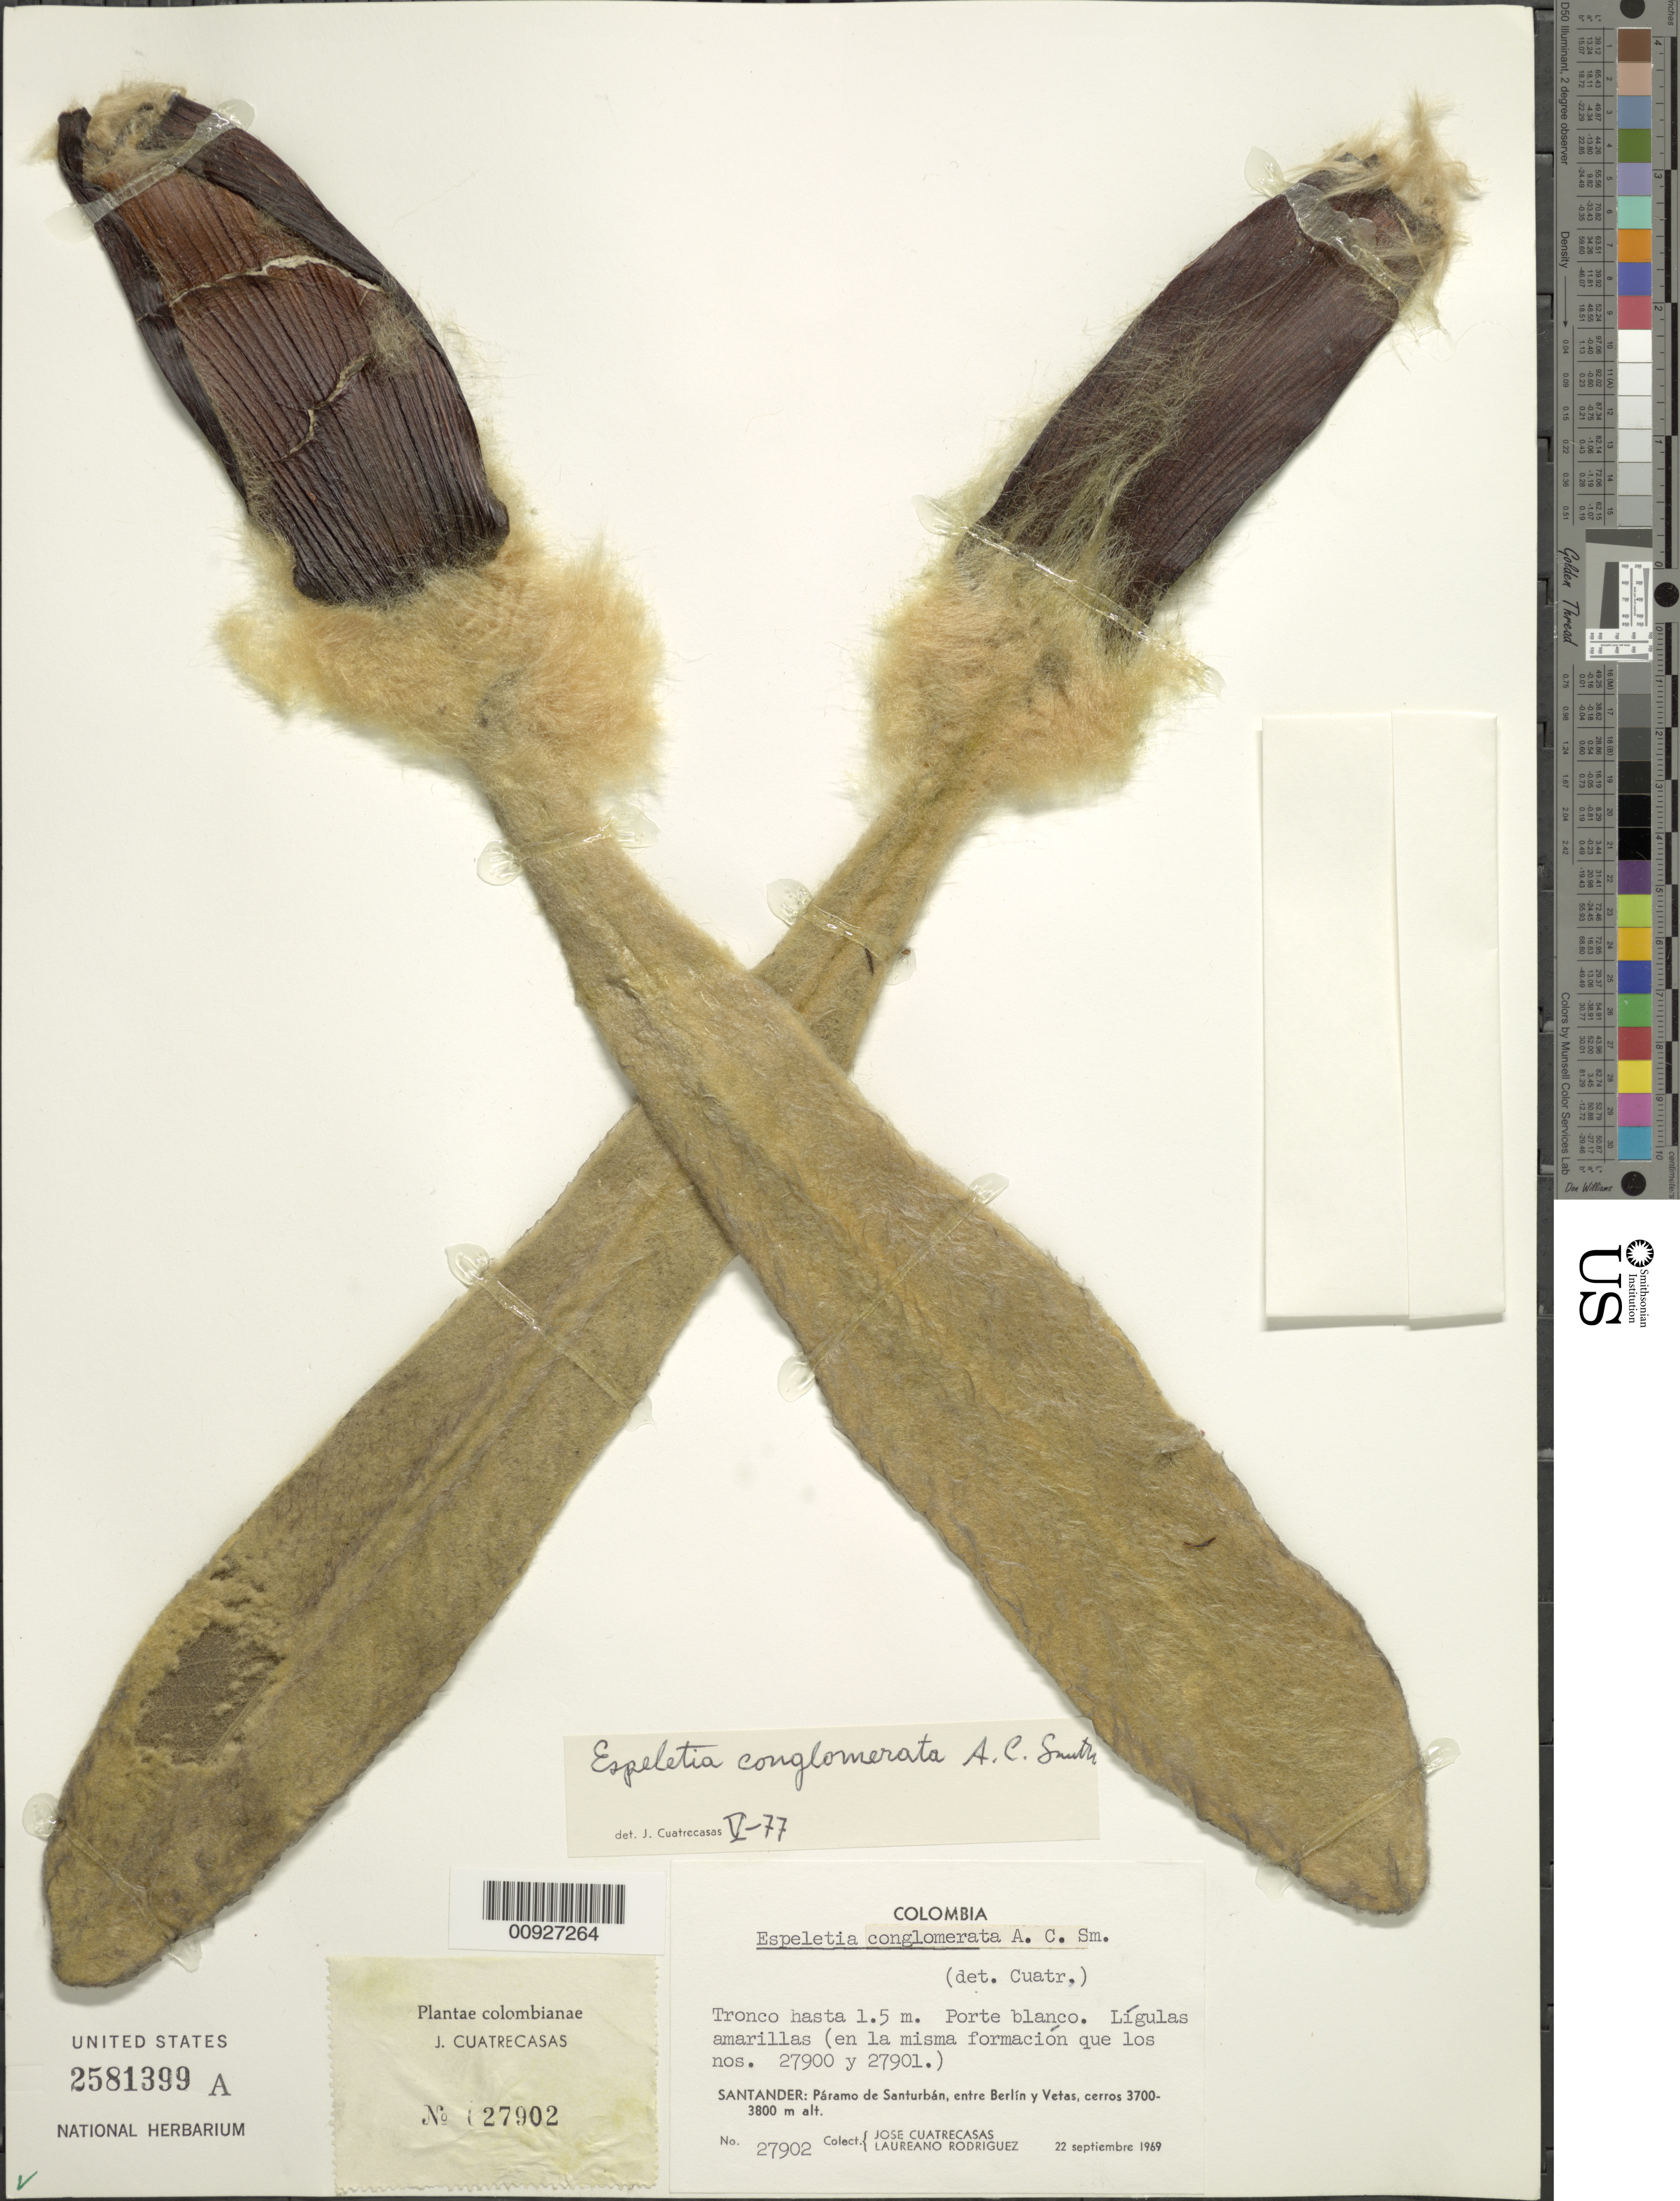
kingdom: Plantae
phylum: Tracheophyta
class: Magnoliopsida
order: Asterales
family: Asteraceae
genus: Espeletia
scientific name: Espeletia conglomerata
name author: A.C. Sm.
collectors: J. Cuatrecasas & L. Rodriguez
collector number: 27902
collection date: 1969-11-22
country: Colombia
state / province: Santander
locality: P. de Santurbán. Páramo de Santurbán, entre Berlín y Vetas, cerros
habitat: Cerros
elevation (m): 3700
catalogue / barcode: US 2581399A